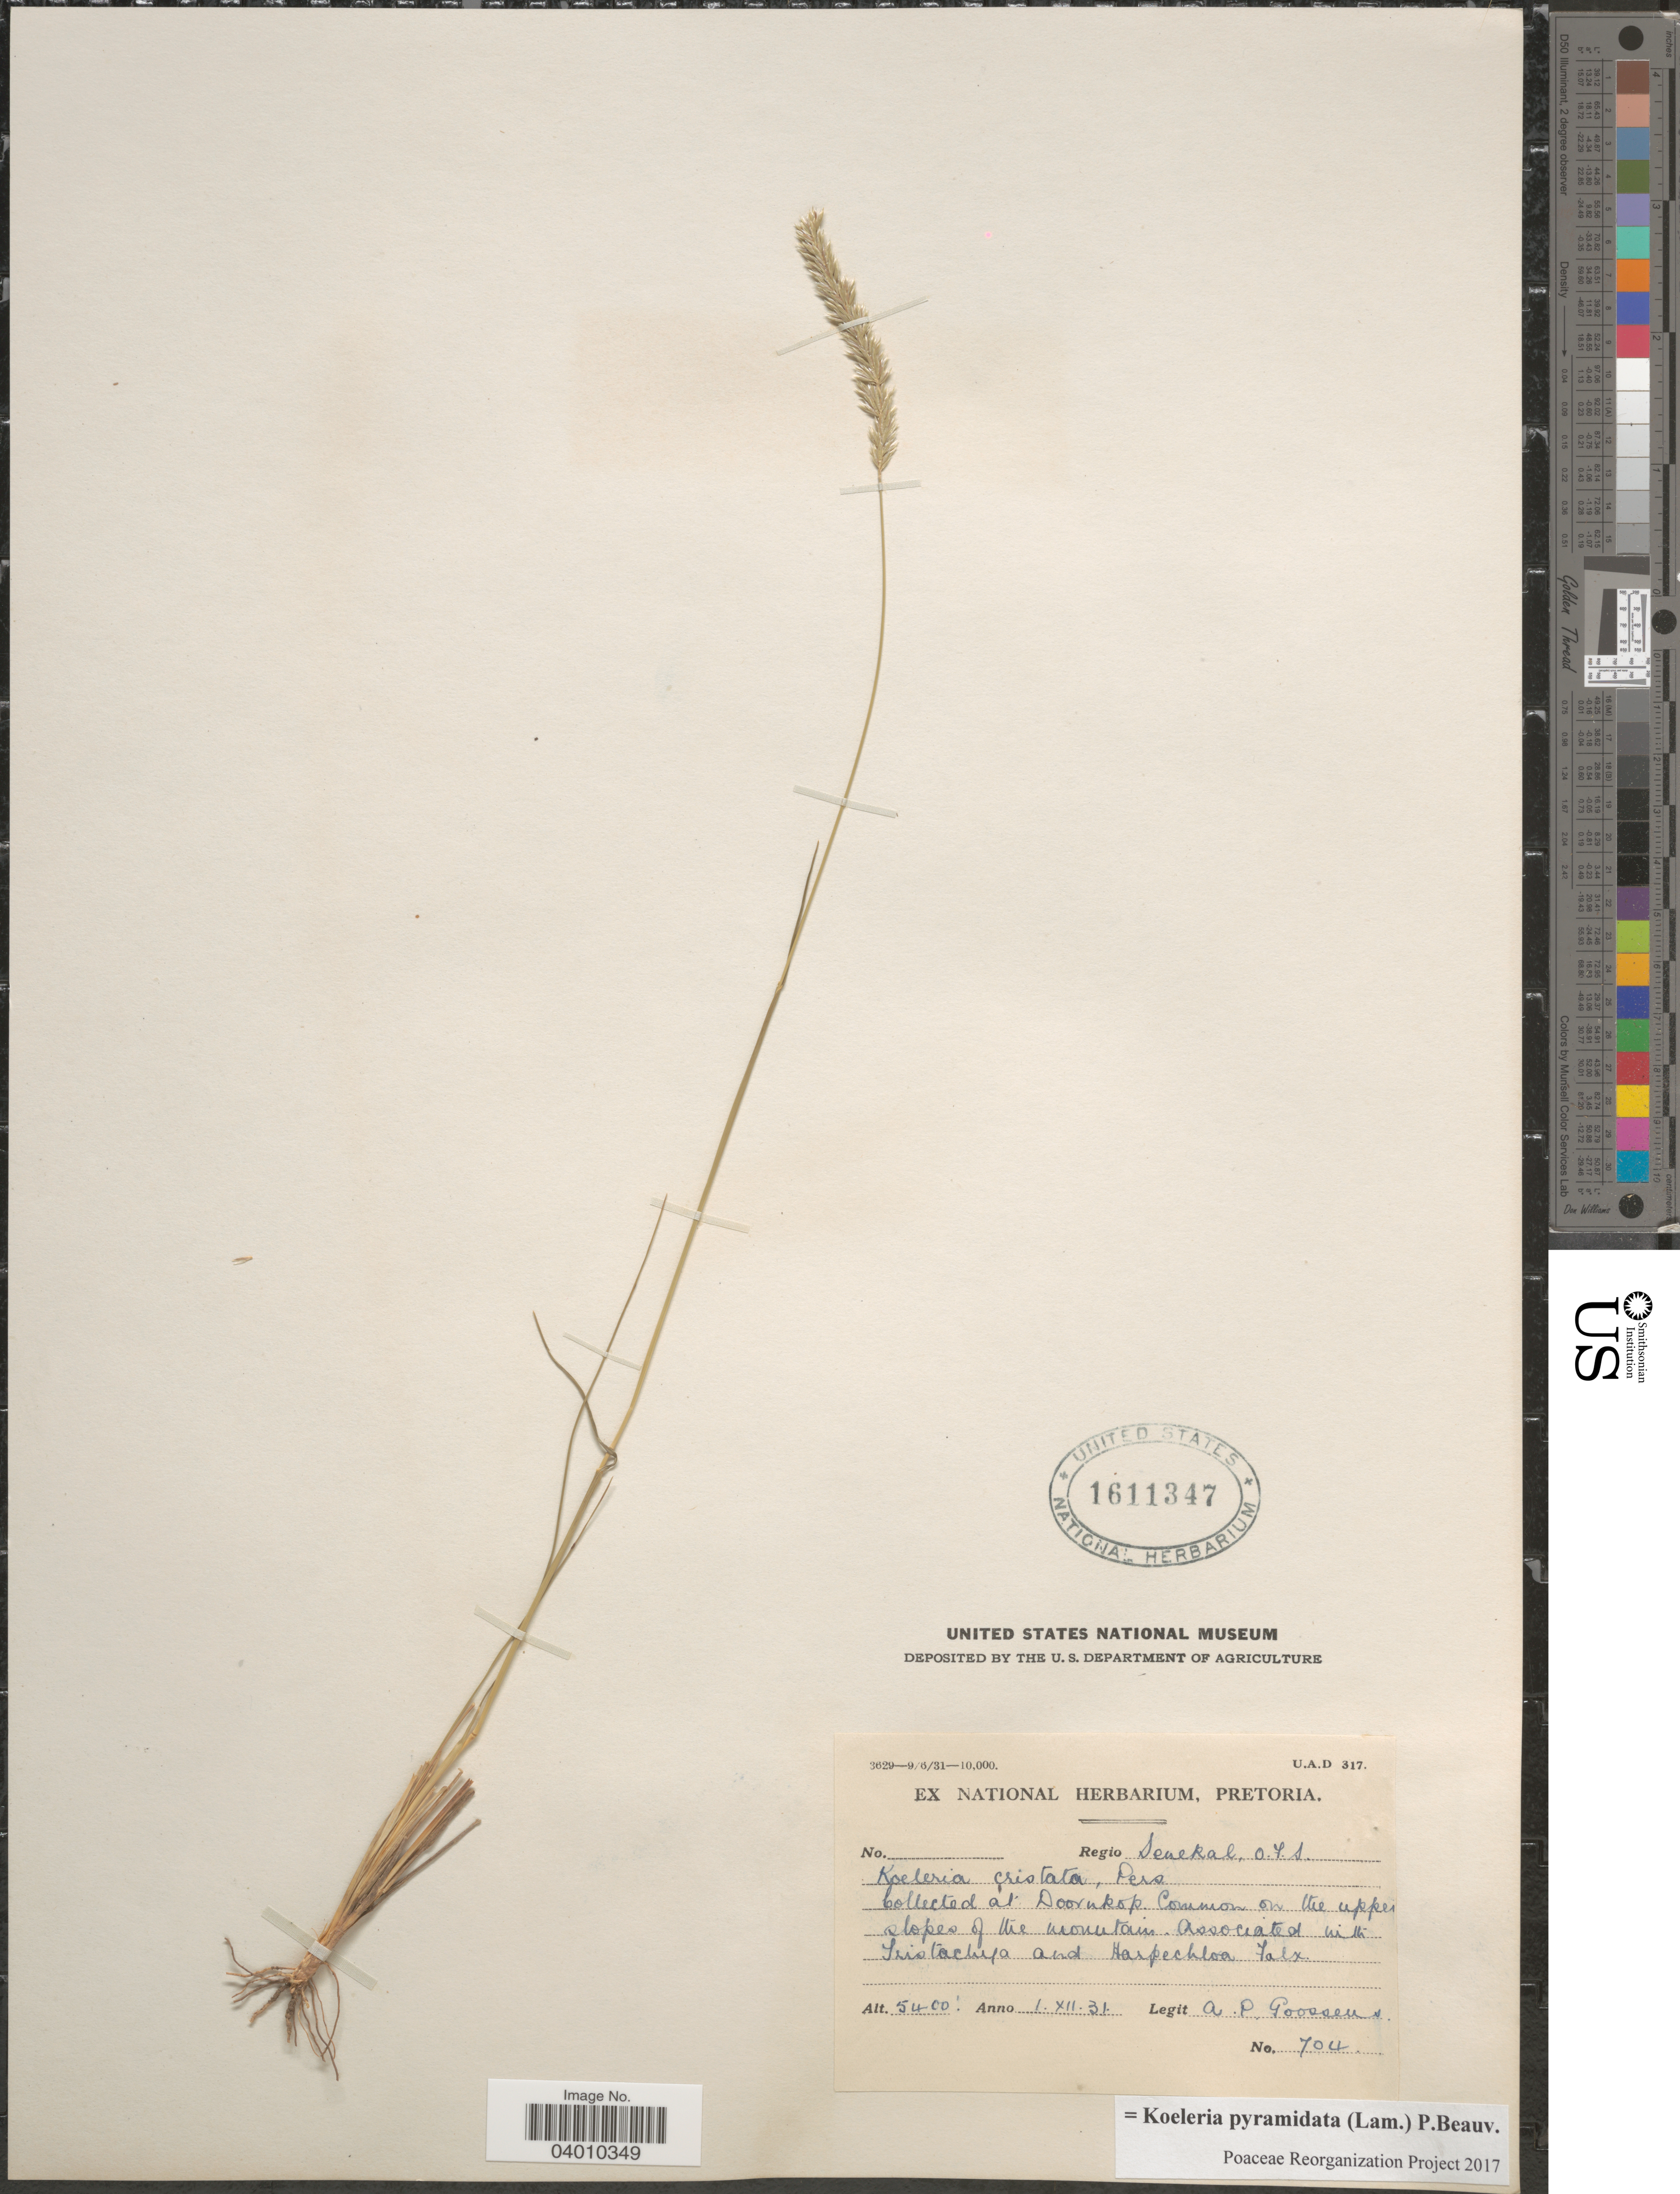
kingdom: Plantae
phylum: Tracheophyta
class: Liliopsida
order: Poales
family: Poaceae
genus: Koeleria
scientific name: Koeleria pyramidata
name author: (Lam.) P. Beauv.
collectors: A. P. G. Goossens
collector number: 704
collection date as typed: Transcribed d/m/y: 1/12/31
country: South Africa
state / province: Free State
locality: Regio Senekal, O.F.S. Doornkop. On the upper slopes of the mountain.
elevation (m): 1646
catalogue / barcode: US 1611347